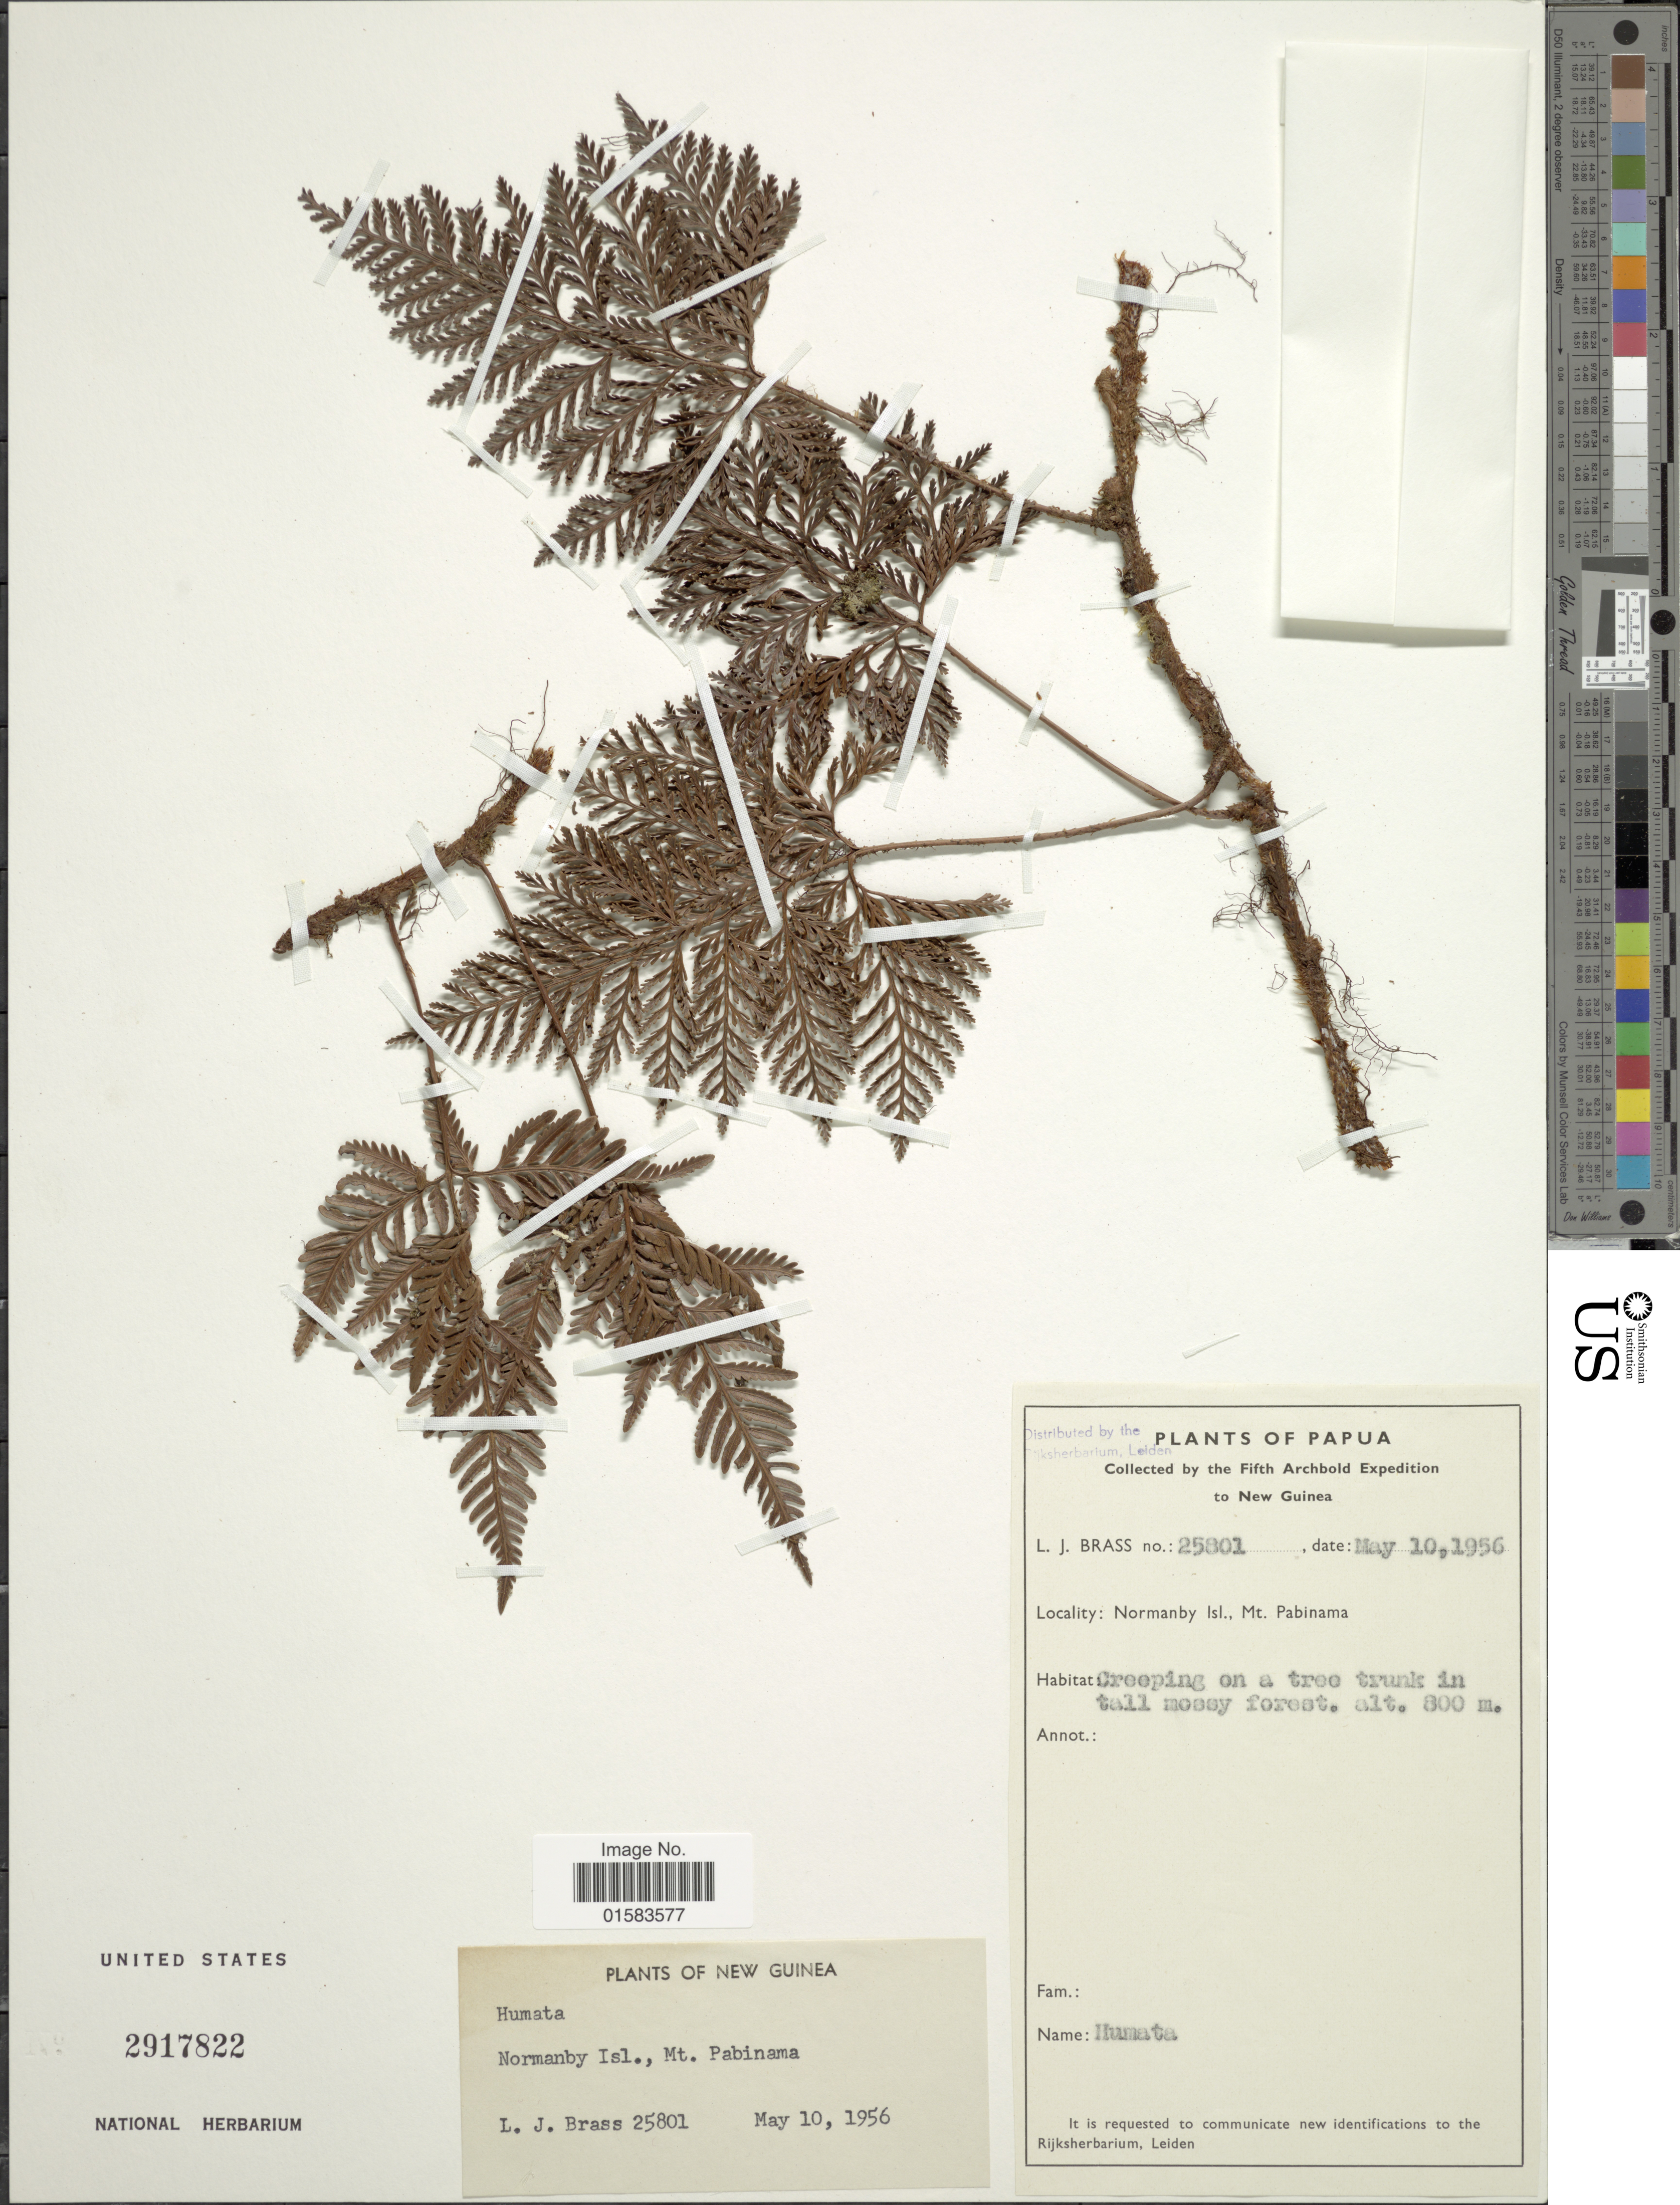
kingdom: Plantae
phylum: Tracheophyta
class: Polypodiopsida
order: Polypodiales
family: Davalliaceae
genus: Davallia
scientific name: Davallia sp.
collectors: L. J. Brass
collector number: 25801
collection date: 1956-05-10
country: Papua New Guinea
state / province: Morobe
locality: Normanby Isl., Mt. Pabinama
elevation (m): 800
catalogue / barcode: US 2917822